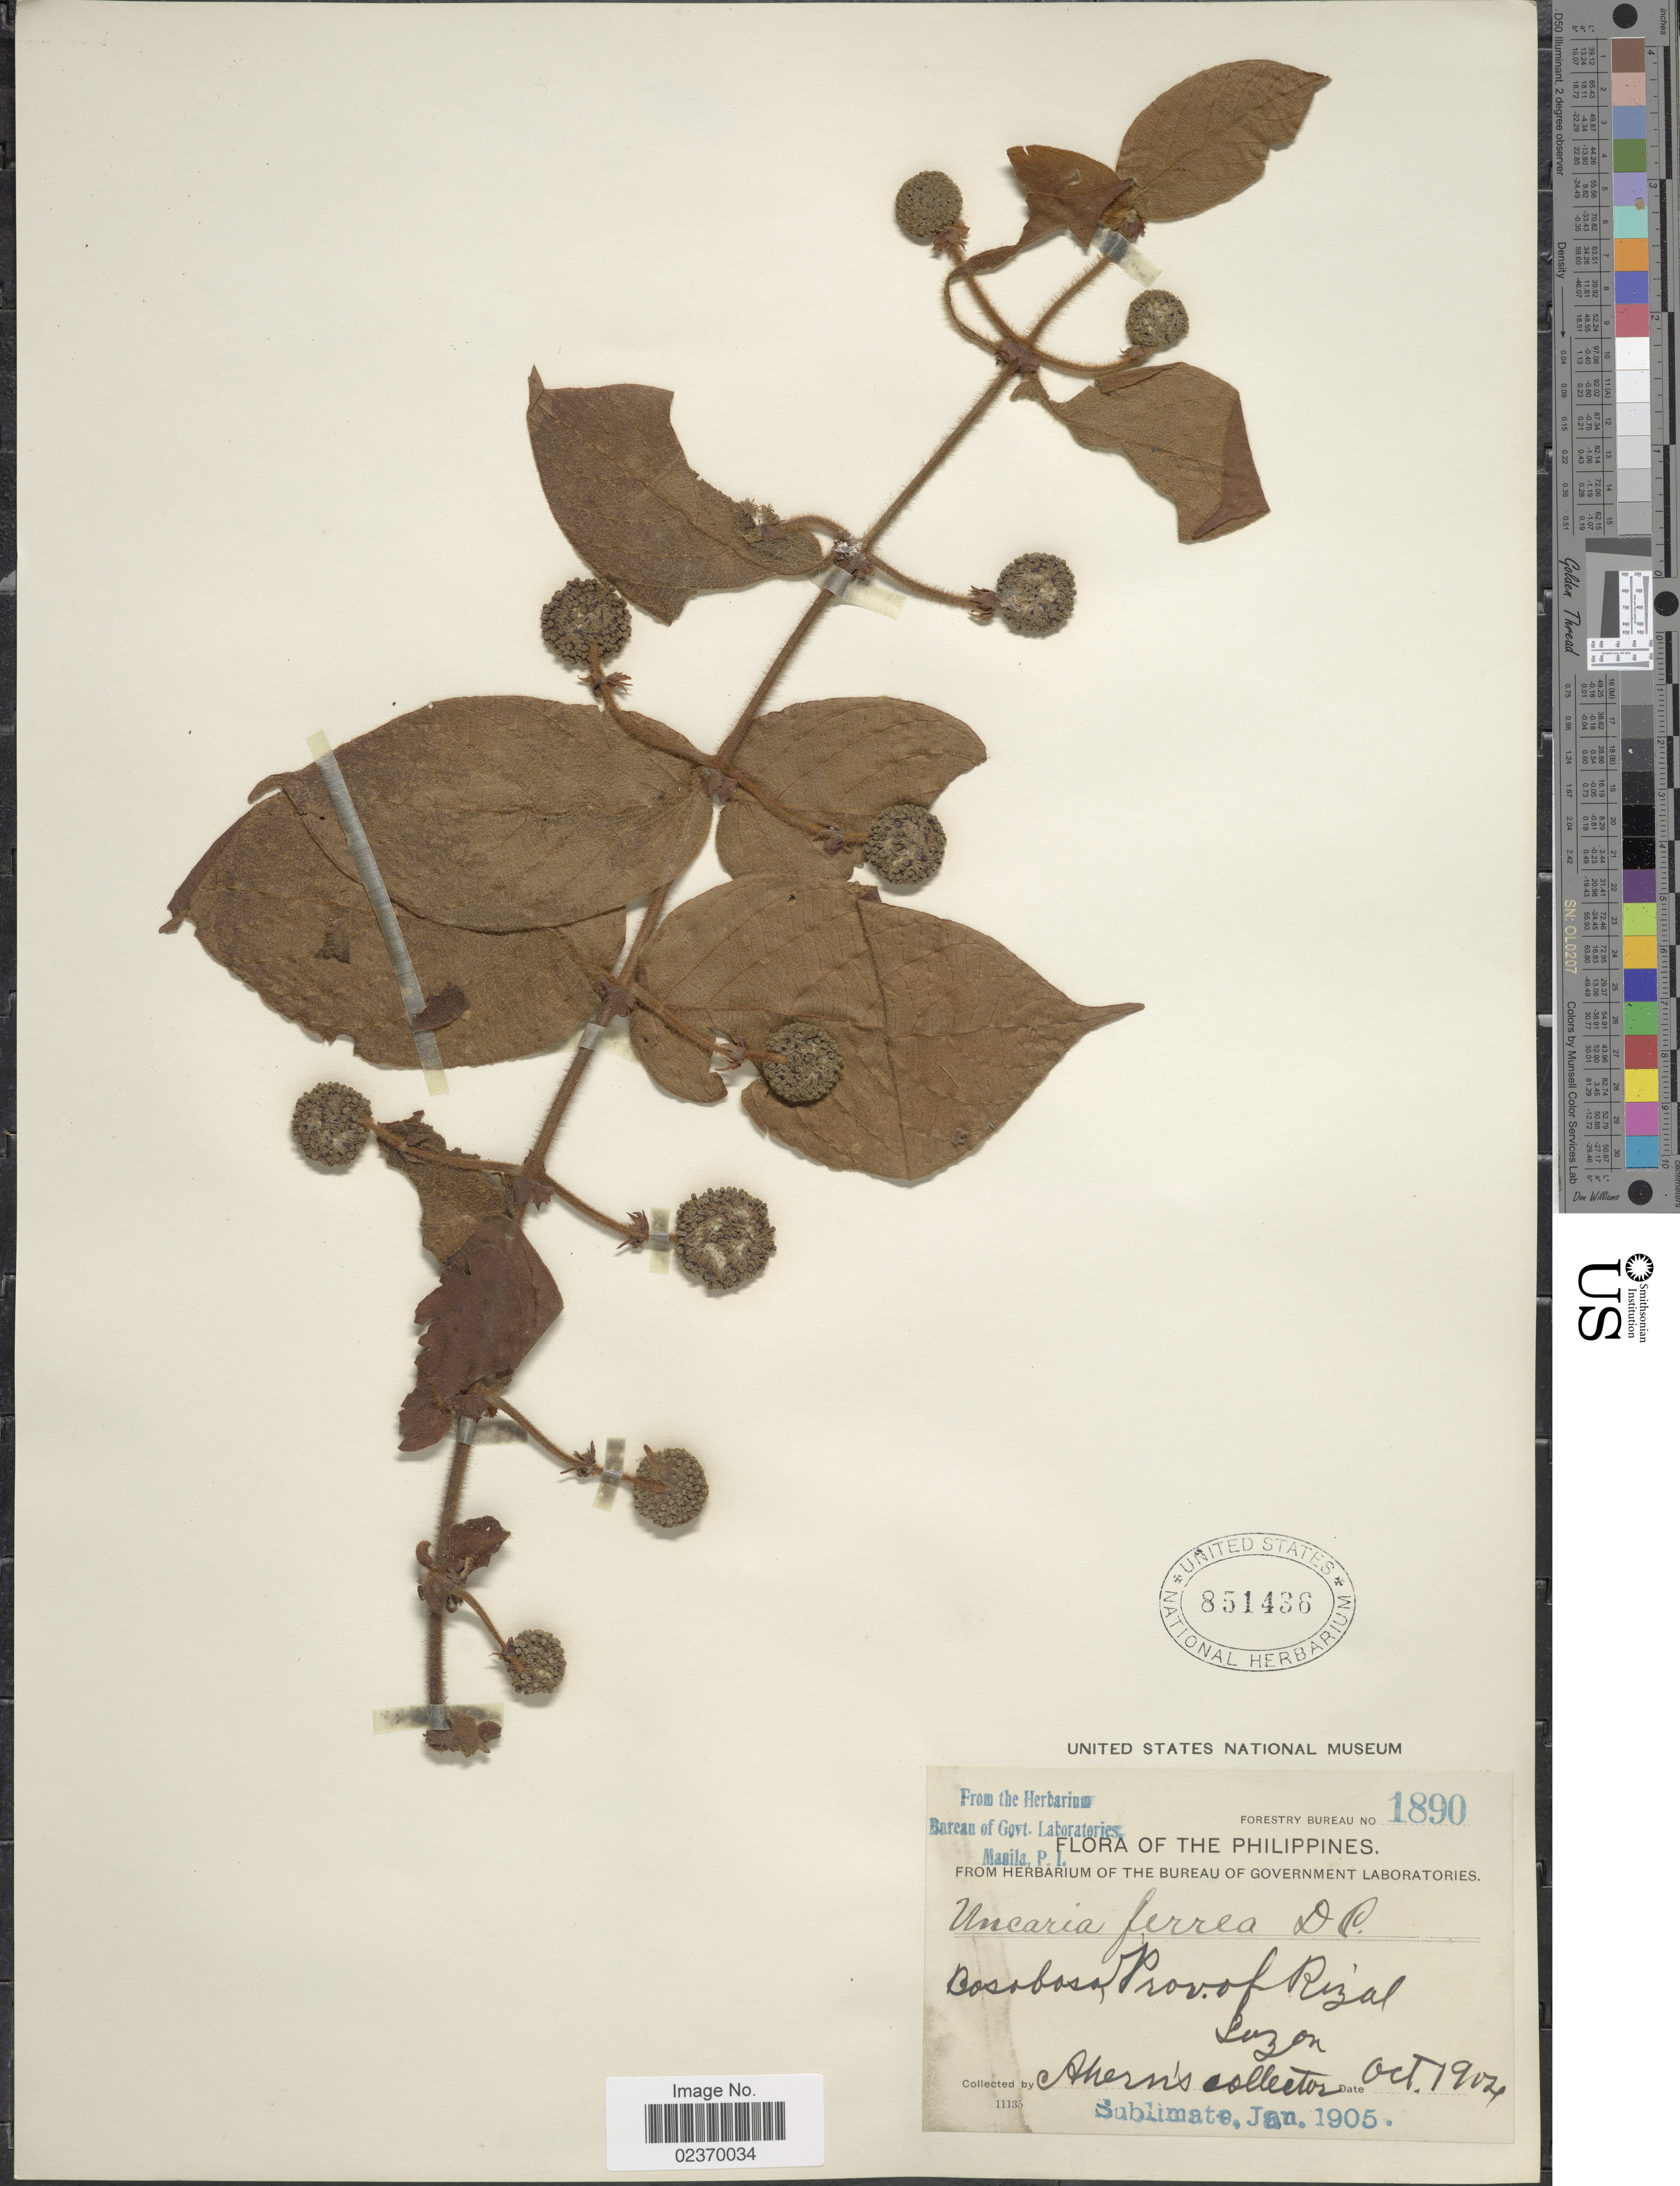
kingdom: Plantae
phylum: Tracheophyta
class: Magnoliopsida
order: Gentianales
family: Rubiaceae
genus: Uncaria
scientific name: Uncaria perrottetii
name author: (A. Rich.) Merr.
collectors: Ahern's collector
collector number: Forestry Bureau 1890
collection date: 1904-10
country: Philippines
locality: Bosoboso, Prov. of Rizal, Luzon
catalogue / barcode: US 851436